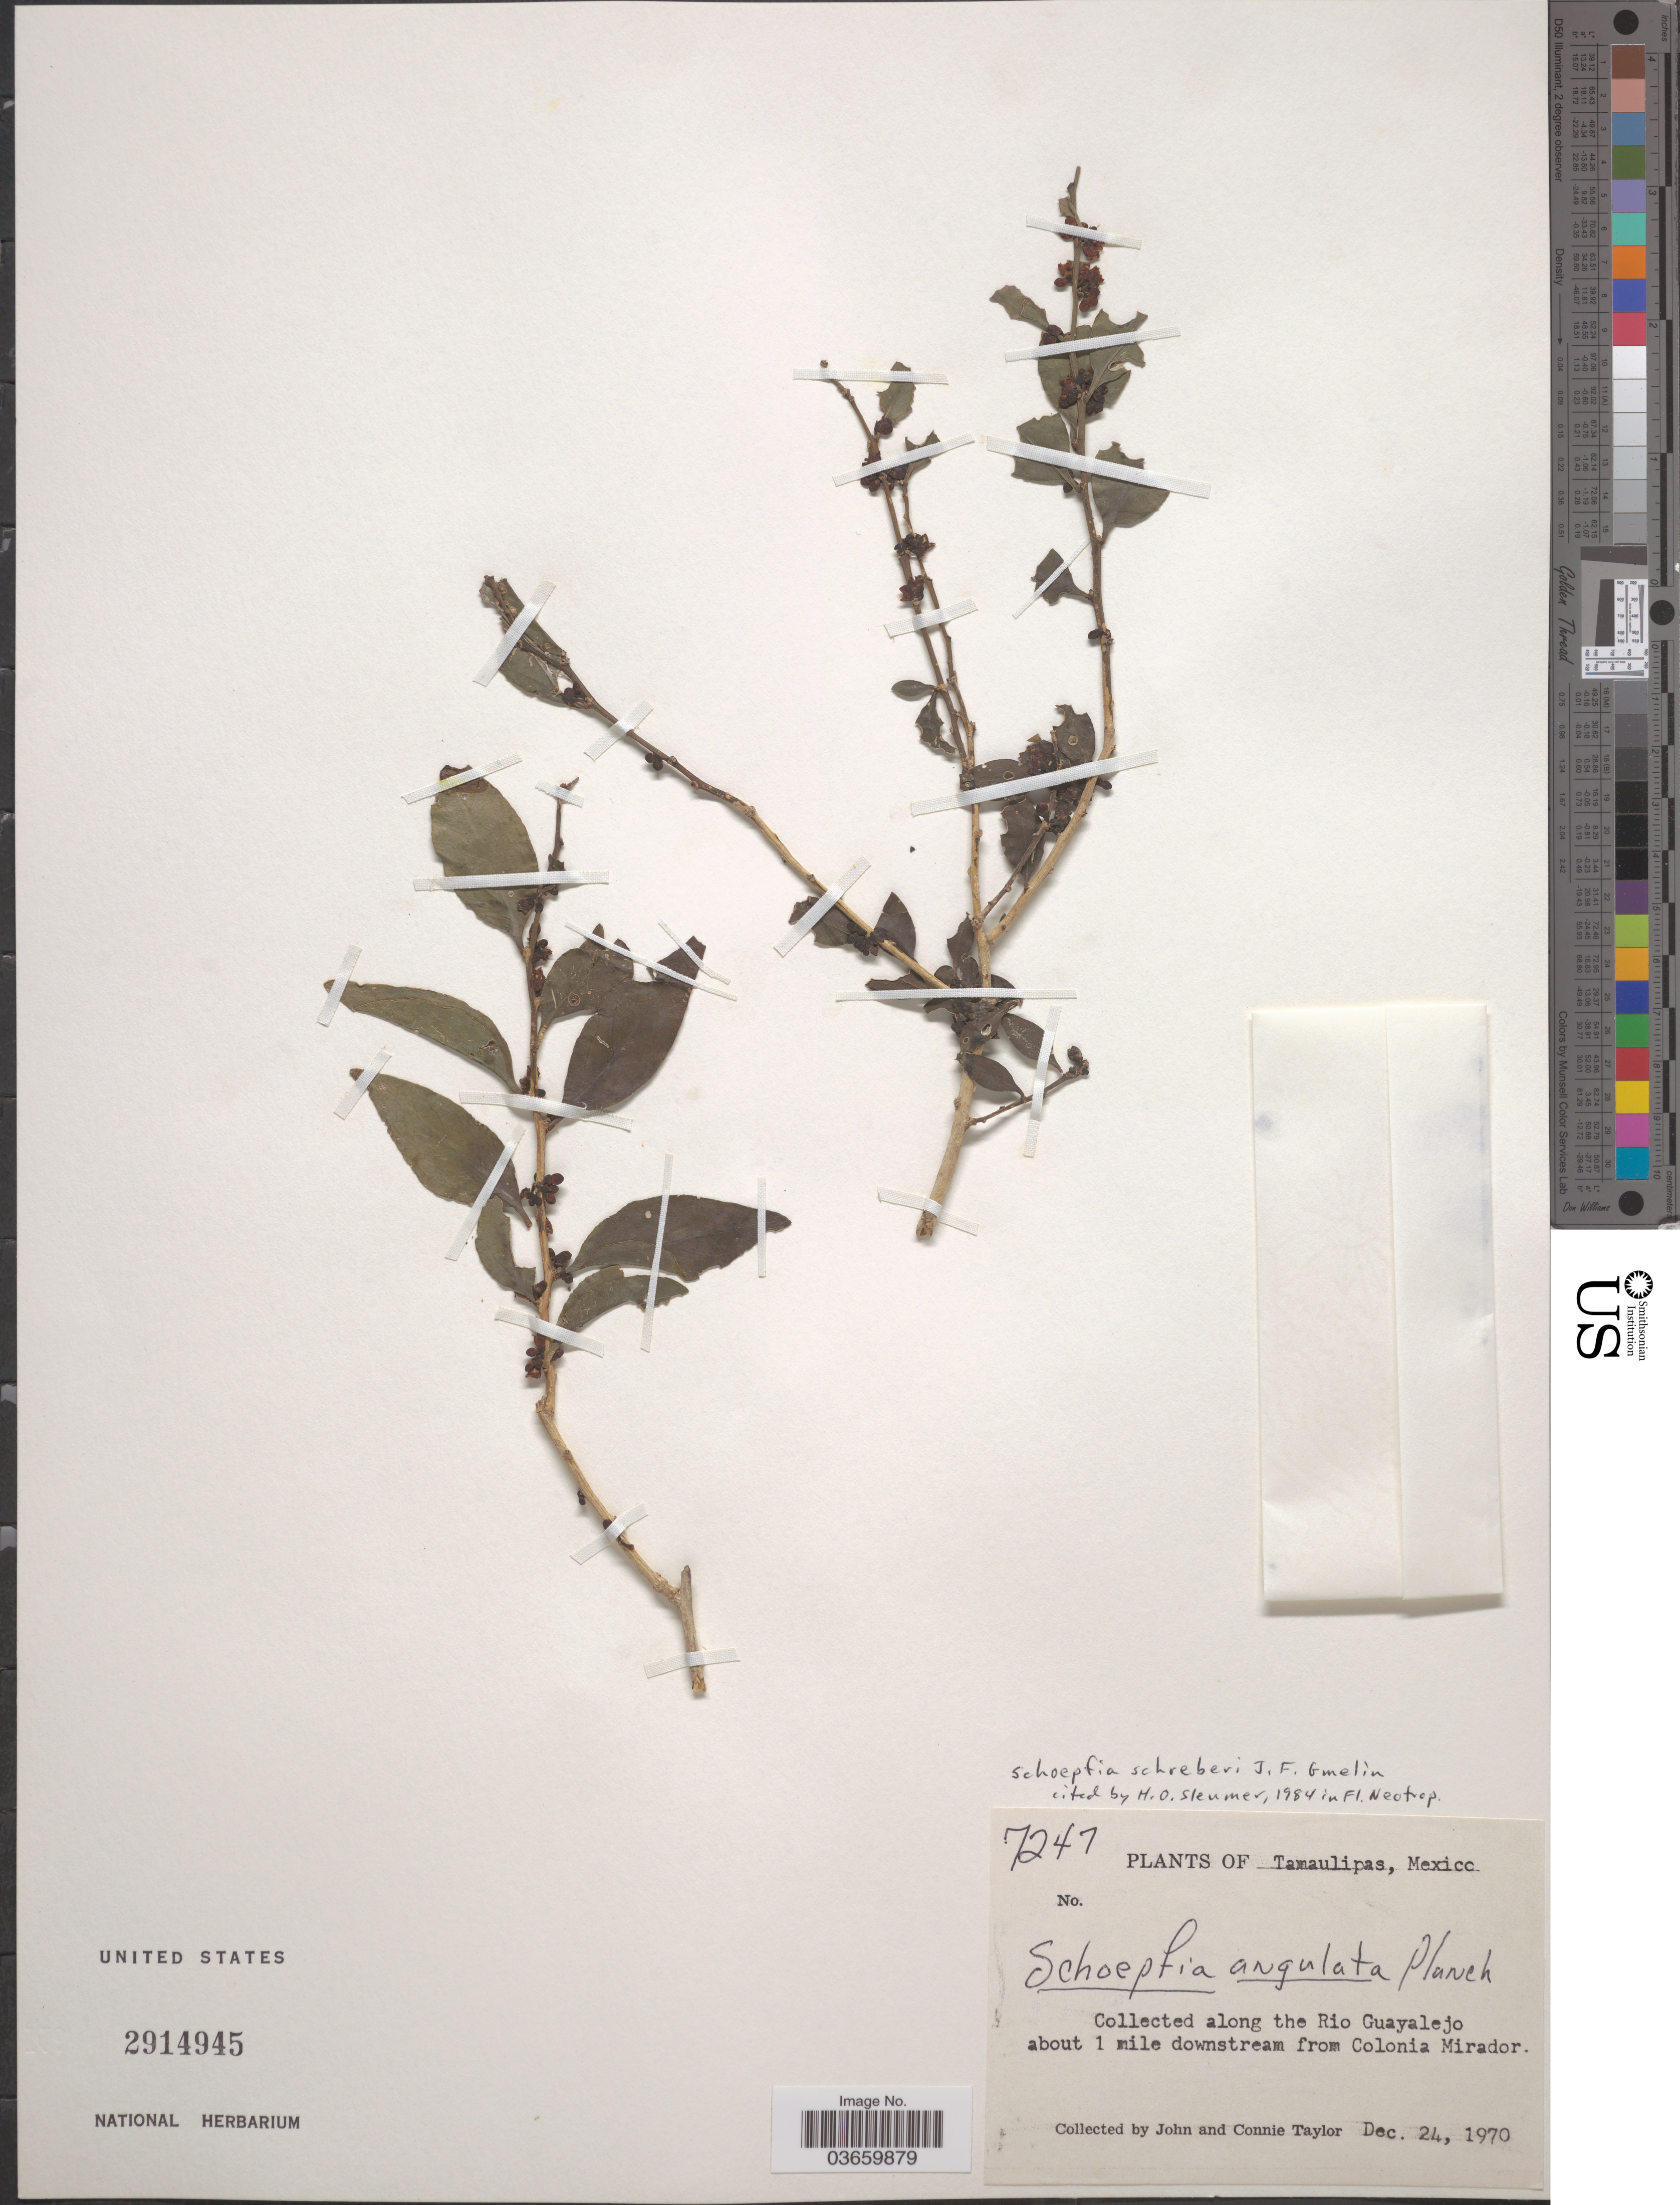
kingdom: Plantae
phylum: Tracheophyta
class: Magnoliopsida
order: Santalales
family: Schoepfiaceae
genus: Schoepfia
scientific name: Schoepfia schreberi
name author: J.F. Gmel.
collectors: J. Taylor & C. Taylor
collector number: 7247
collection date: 1970-12-24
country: Mexico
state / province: Tamaulipas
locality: Along the Rio Guayalejo about 1 mile downstream from Colonia Mirador.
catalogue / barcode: US 2914945